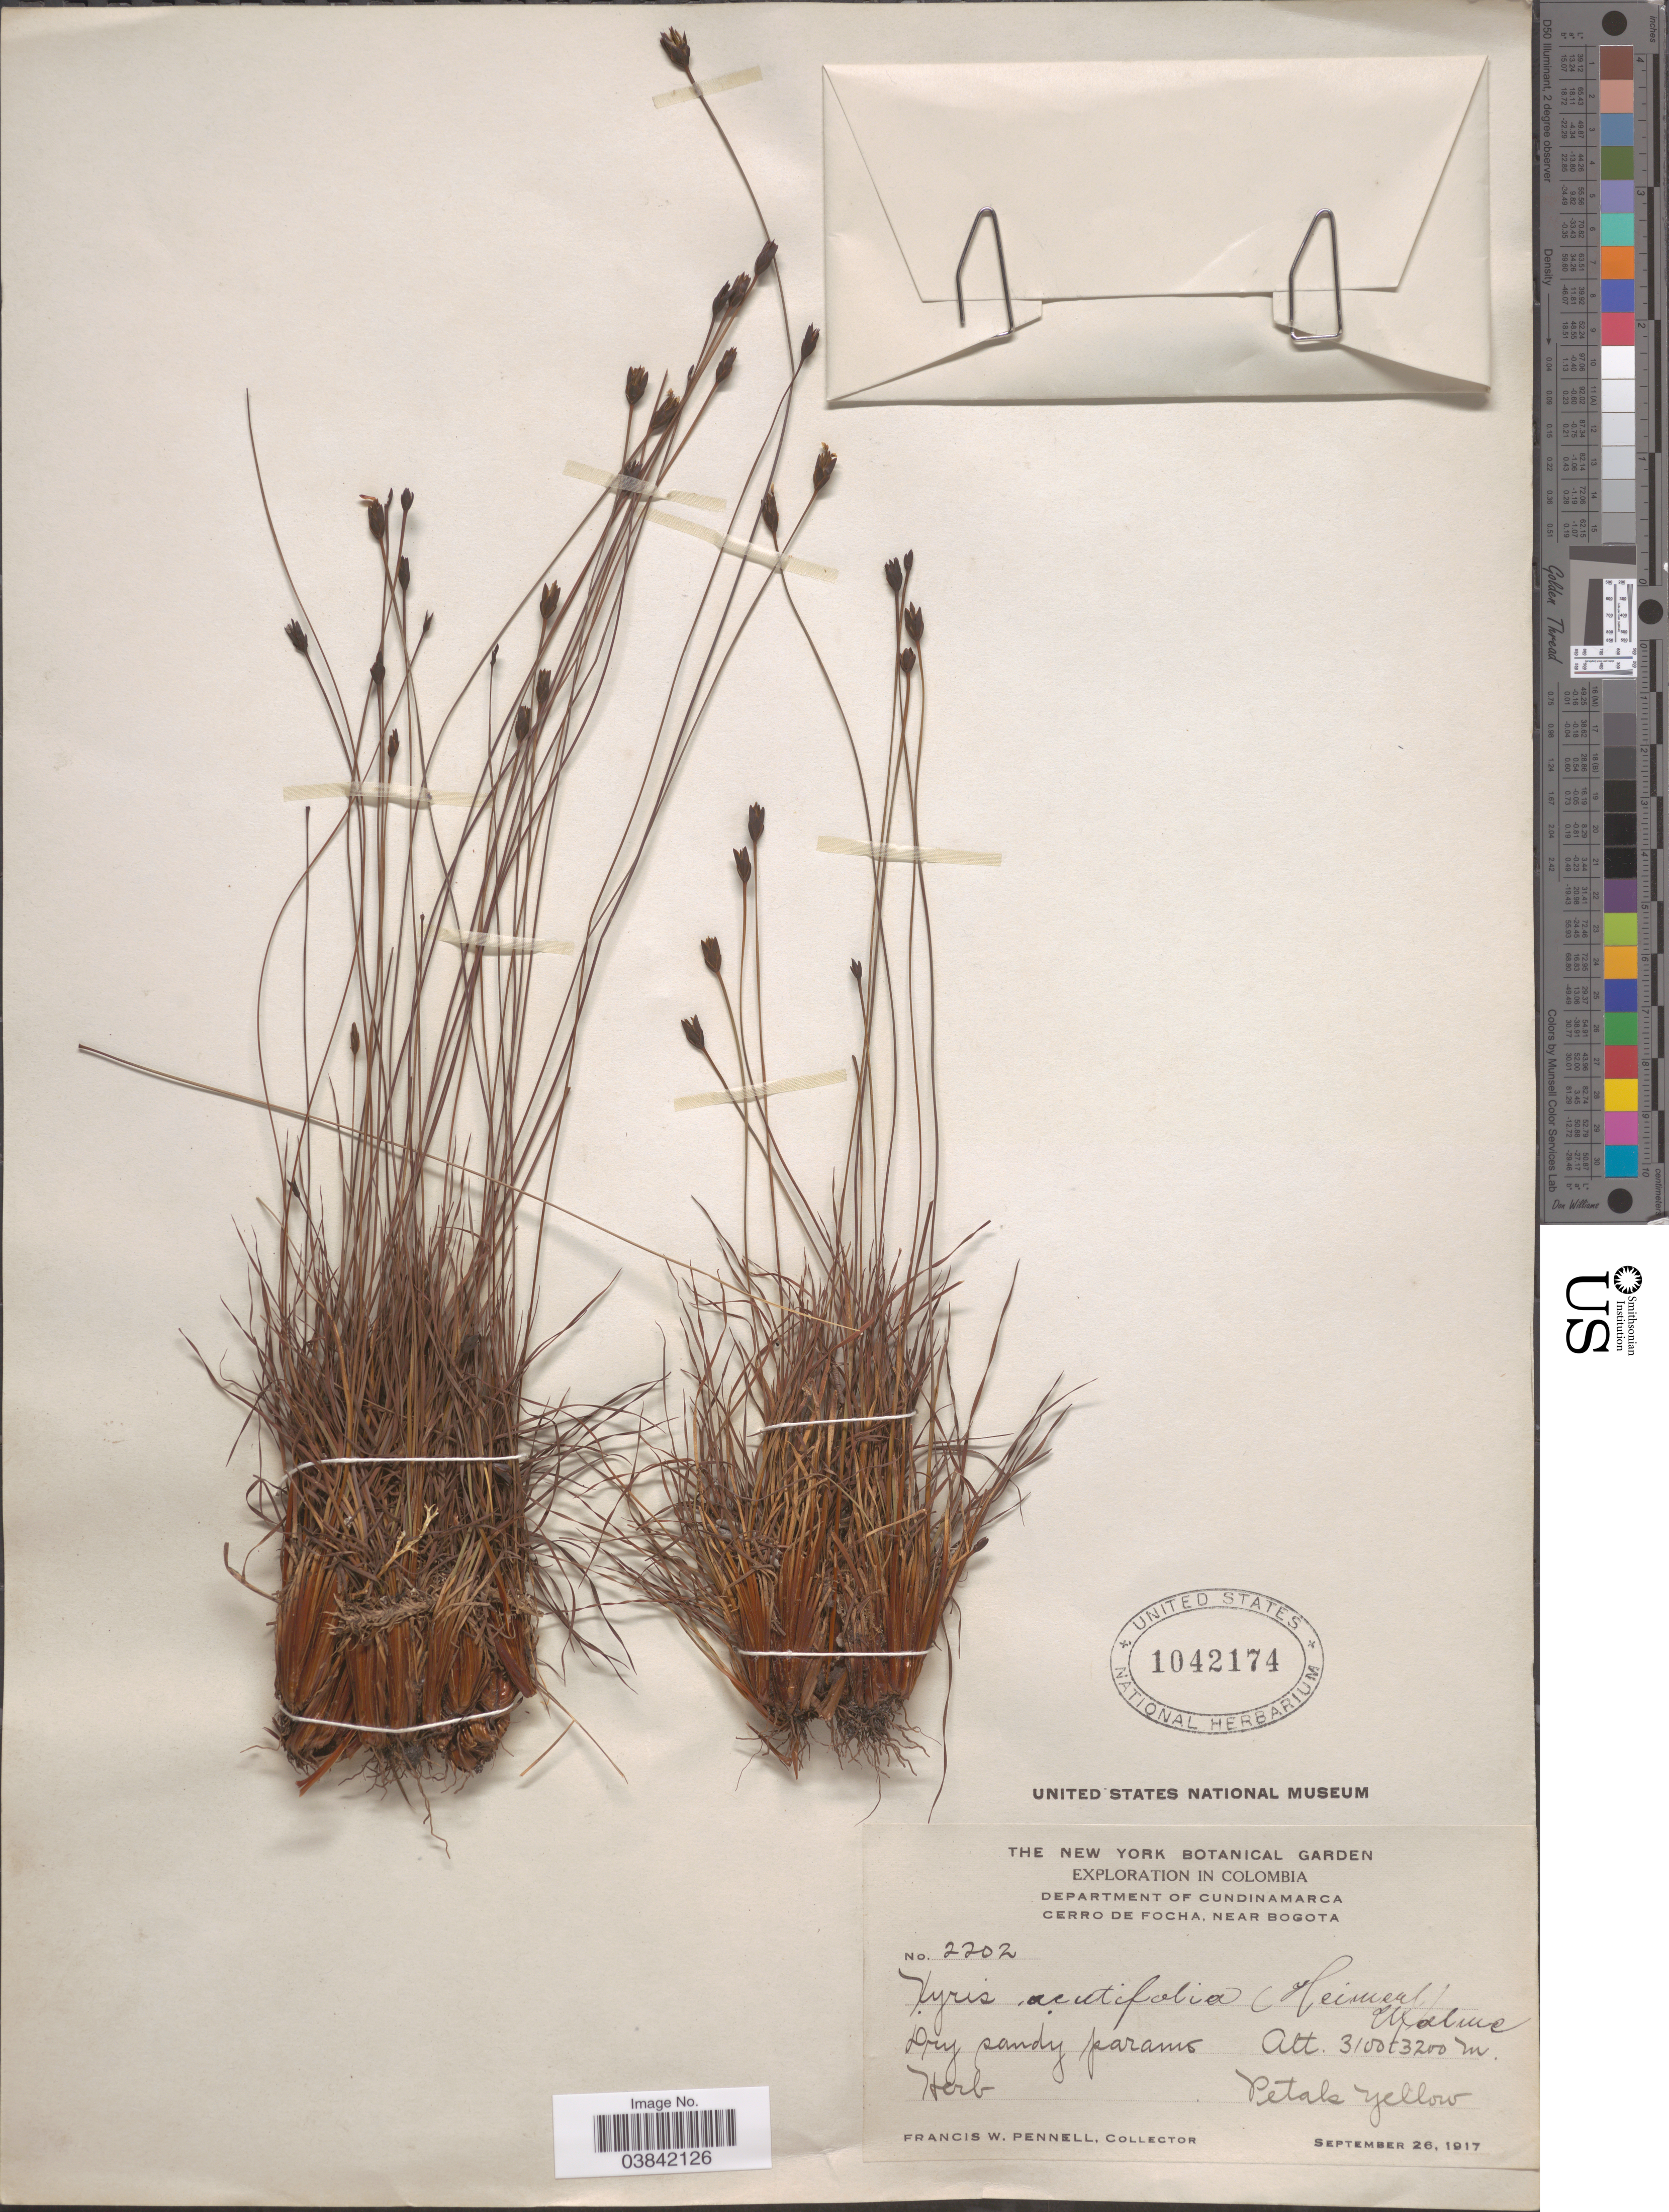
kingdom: Plantae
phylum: Tracheophyta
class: Liliopsida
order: Poales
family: Xyridaceae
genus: Xyris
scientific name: Xyris acutifolia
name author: (Heimerl) Malme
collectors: F. W. Pennell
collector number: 2202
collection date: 1917-09-26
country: Colombia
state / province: Cundinamarca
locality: Department of Cundinamarca. Cerro de Focha, near Bogota.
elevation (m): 3100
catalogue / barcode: US 1042174